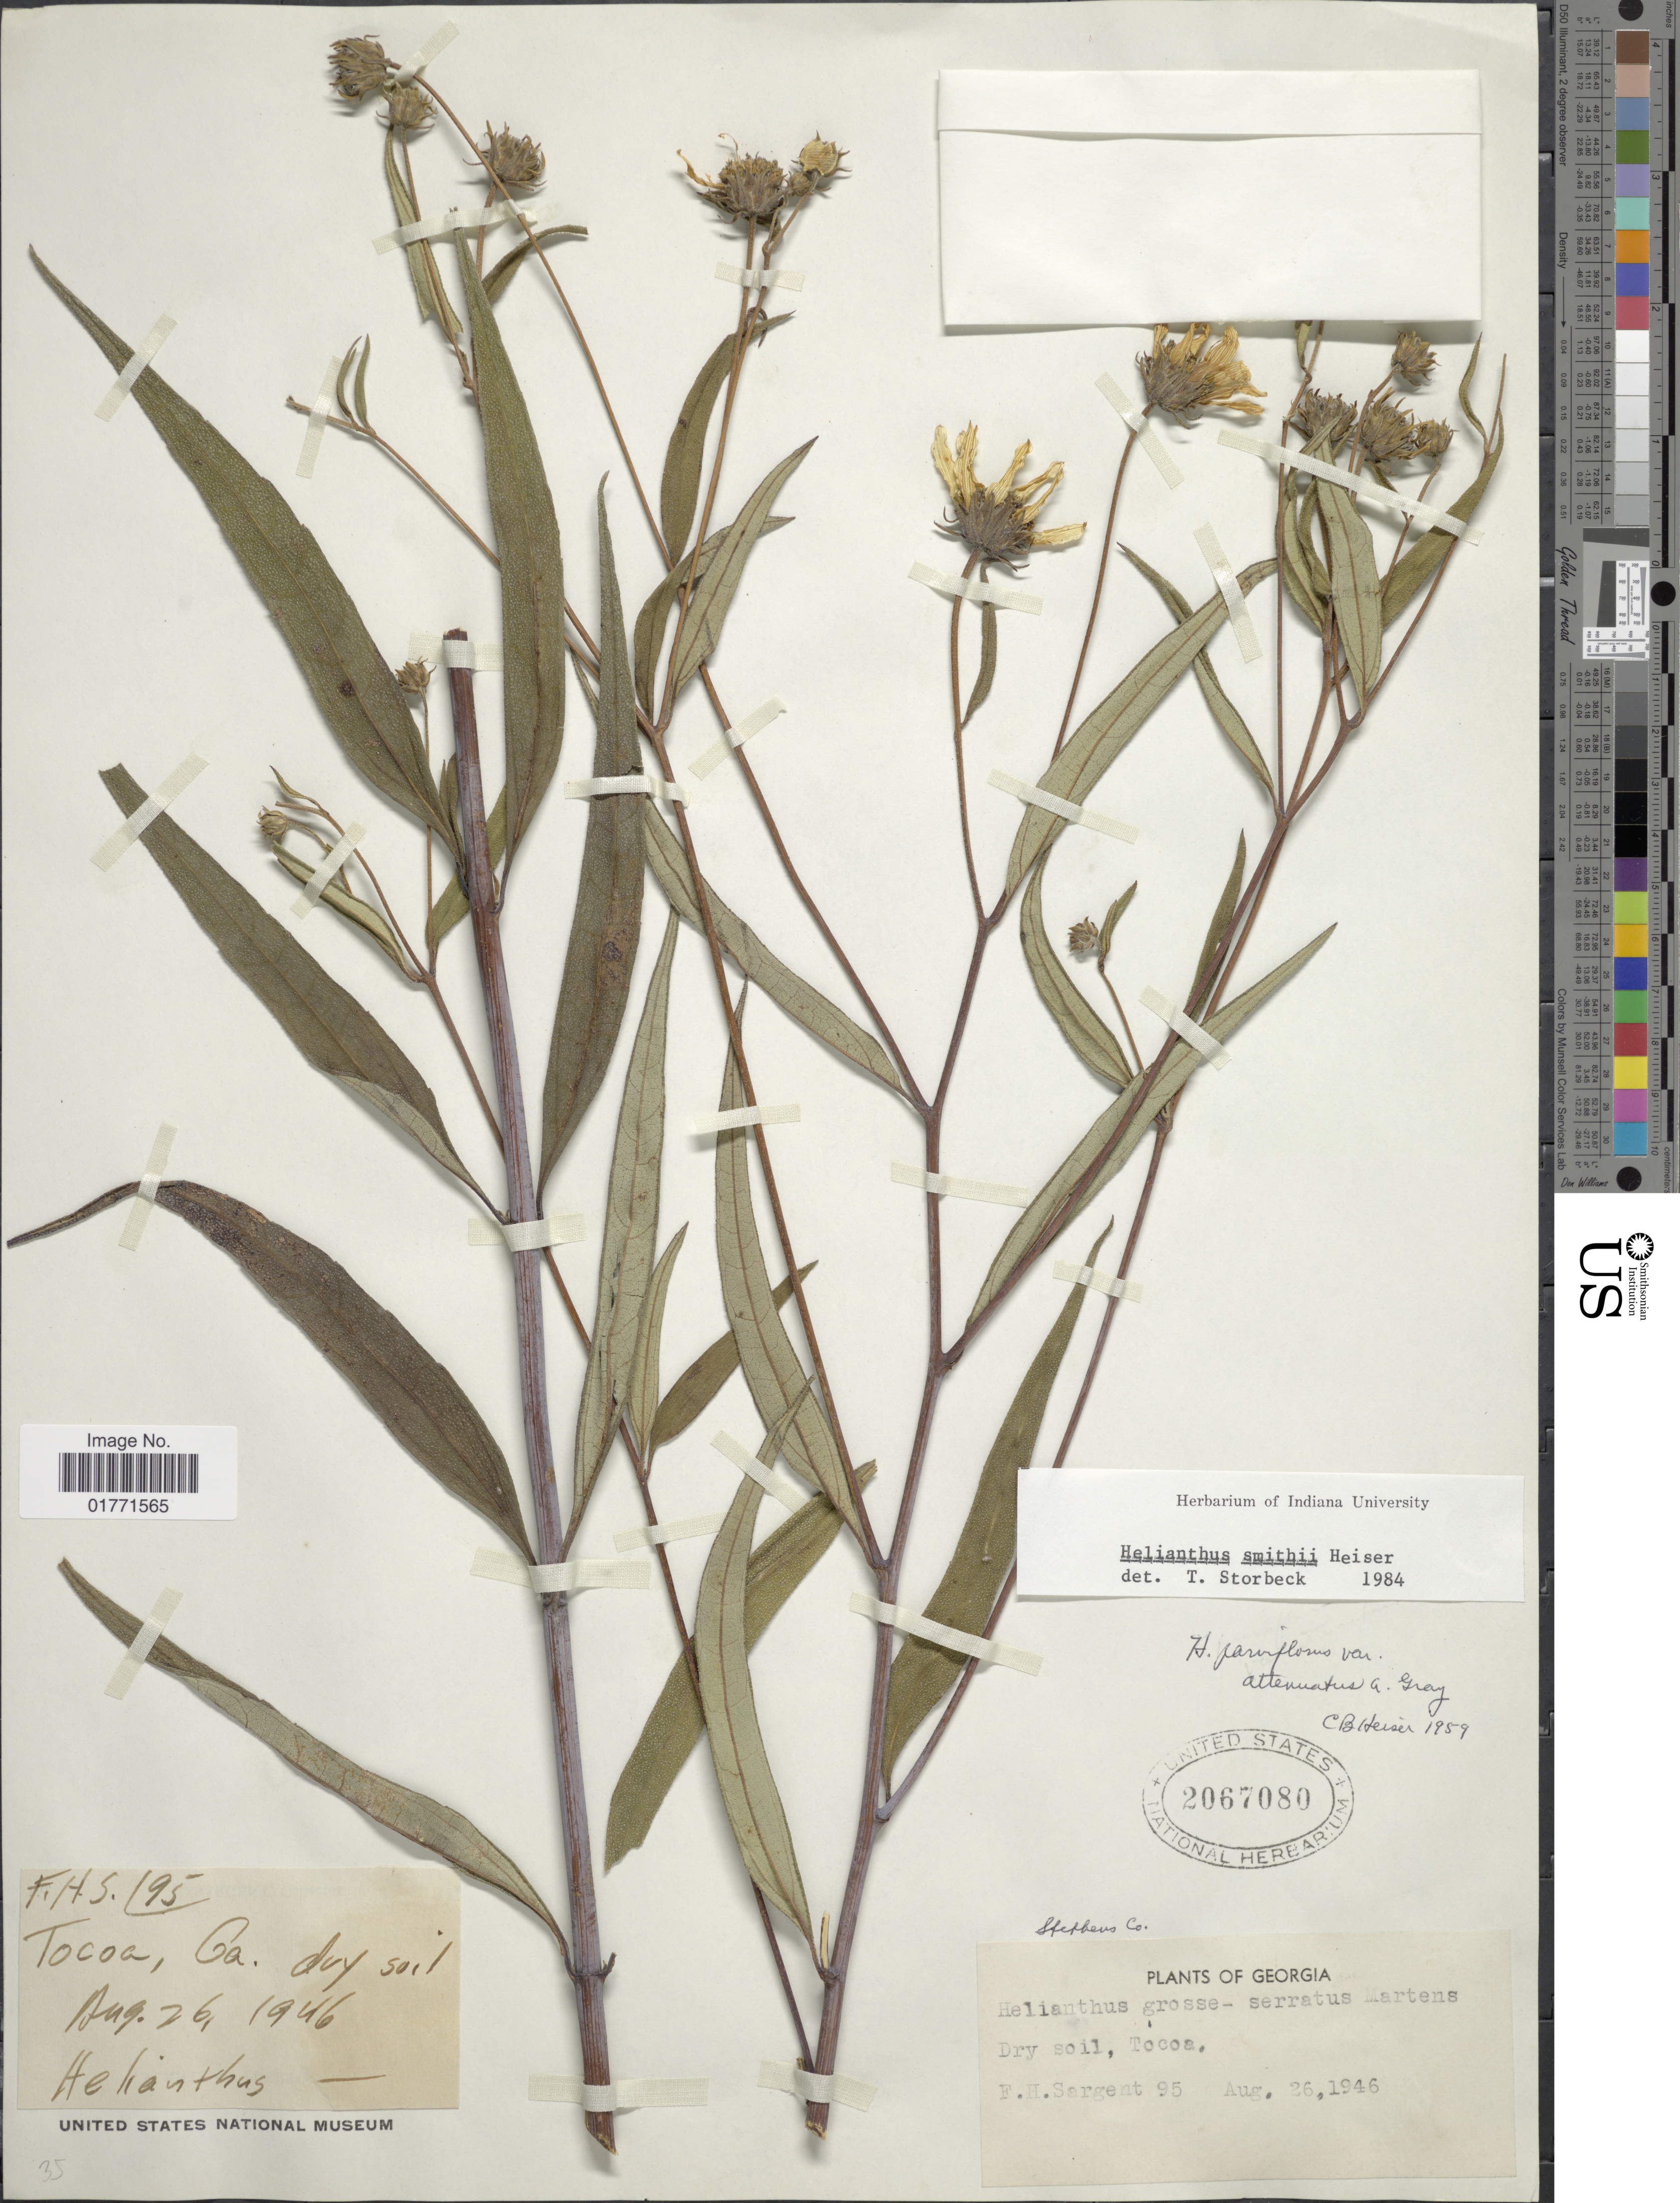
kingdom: Plantae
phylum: Tracheophyta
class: Magnoliopsida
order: Asterales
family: Asteraceae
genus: Helianthus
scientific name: Helianthus smithii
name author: Heiser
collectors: F. H. Sargent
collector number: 95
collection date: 1946-08-26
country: United States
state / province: Georgia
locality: Georgia. Tocoa.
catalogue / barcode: US 2067080